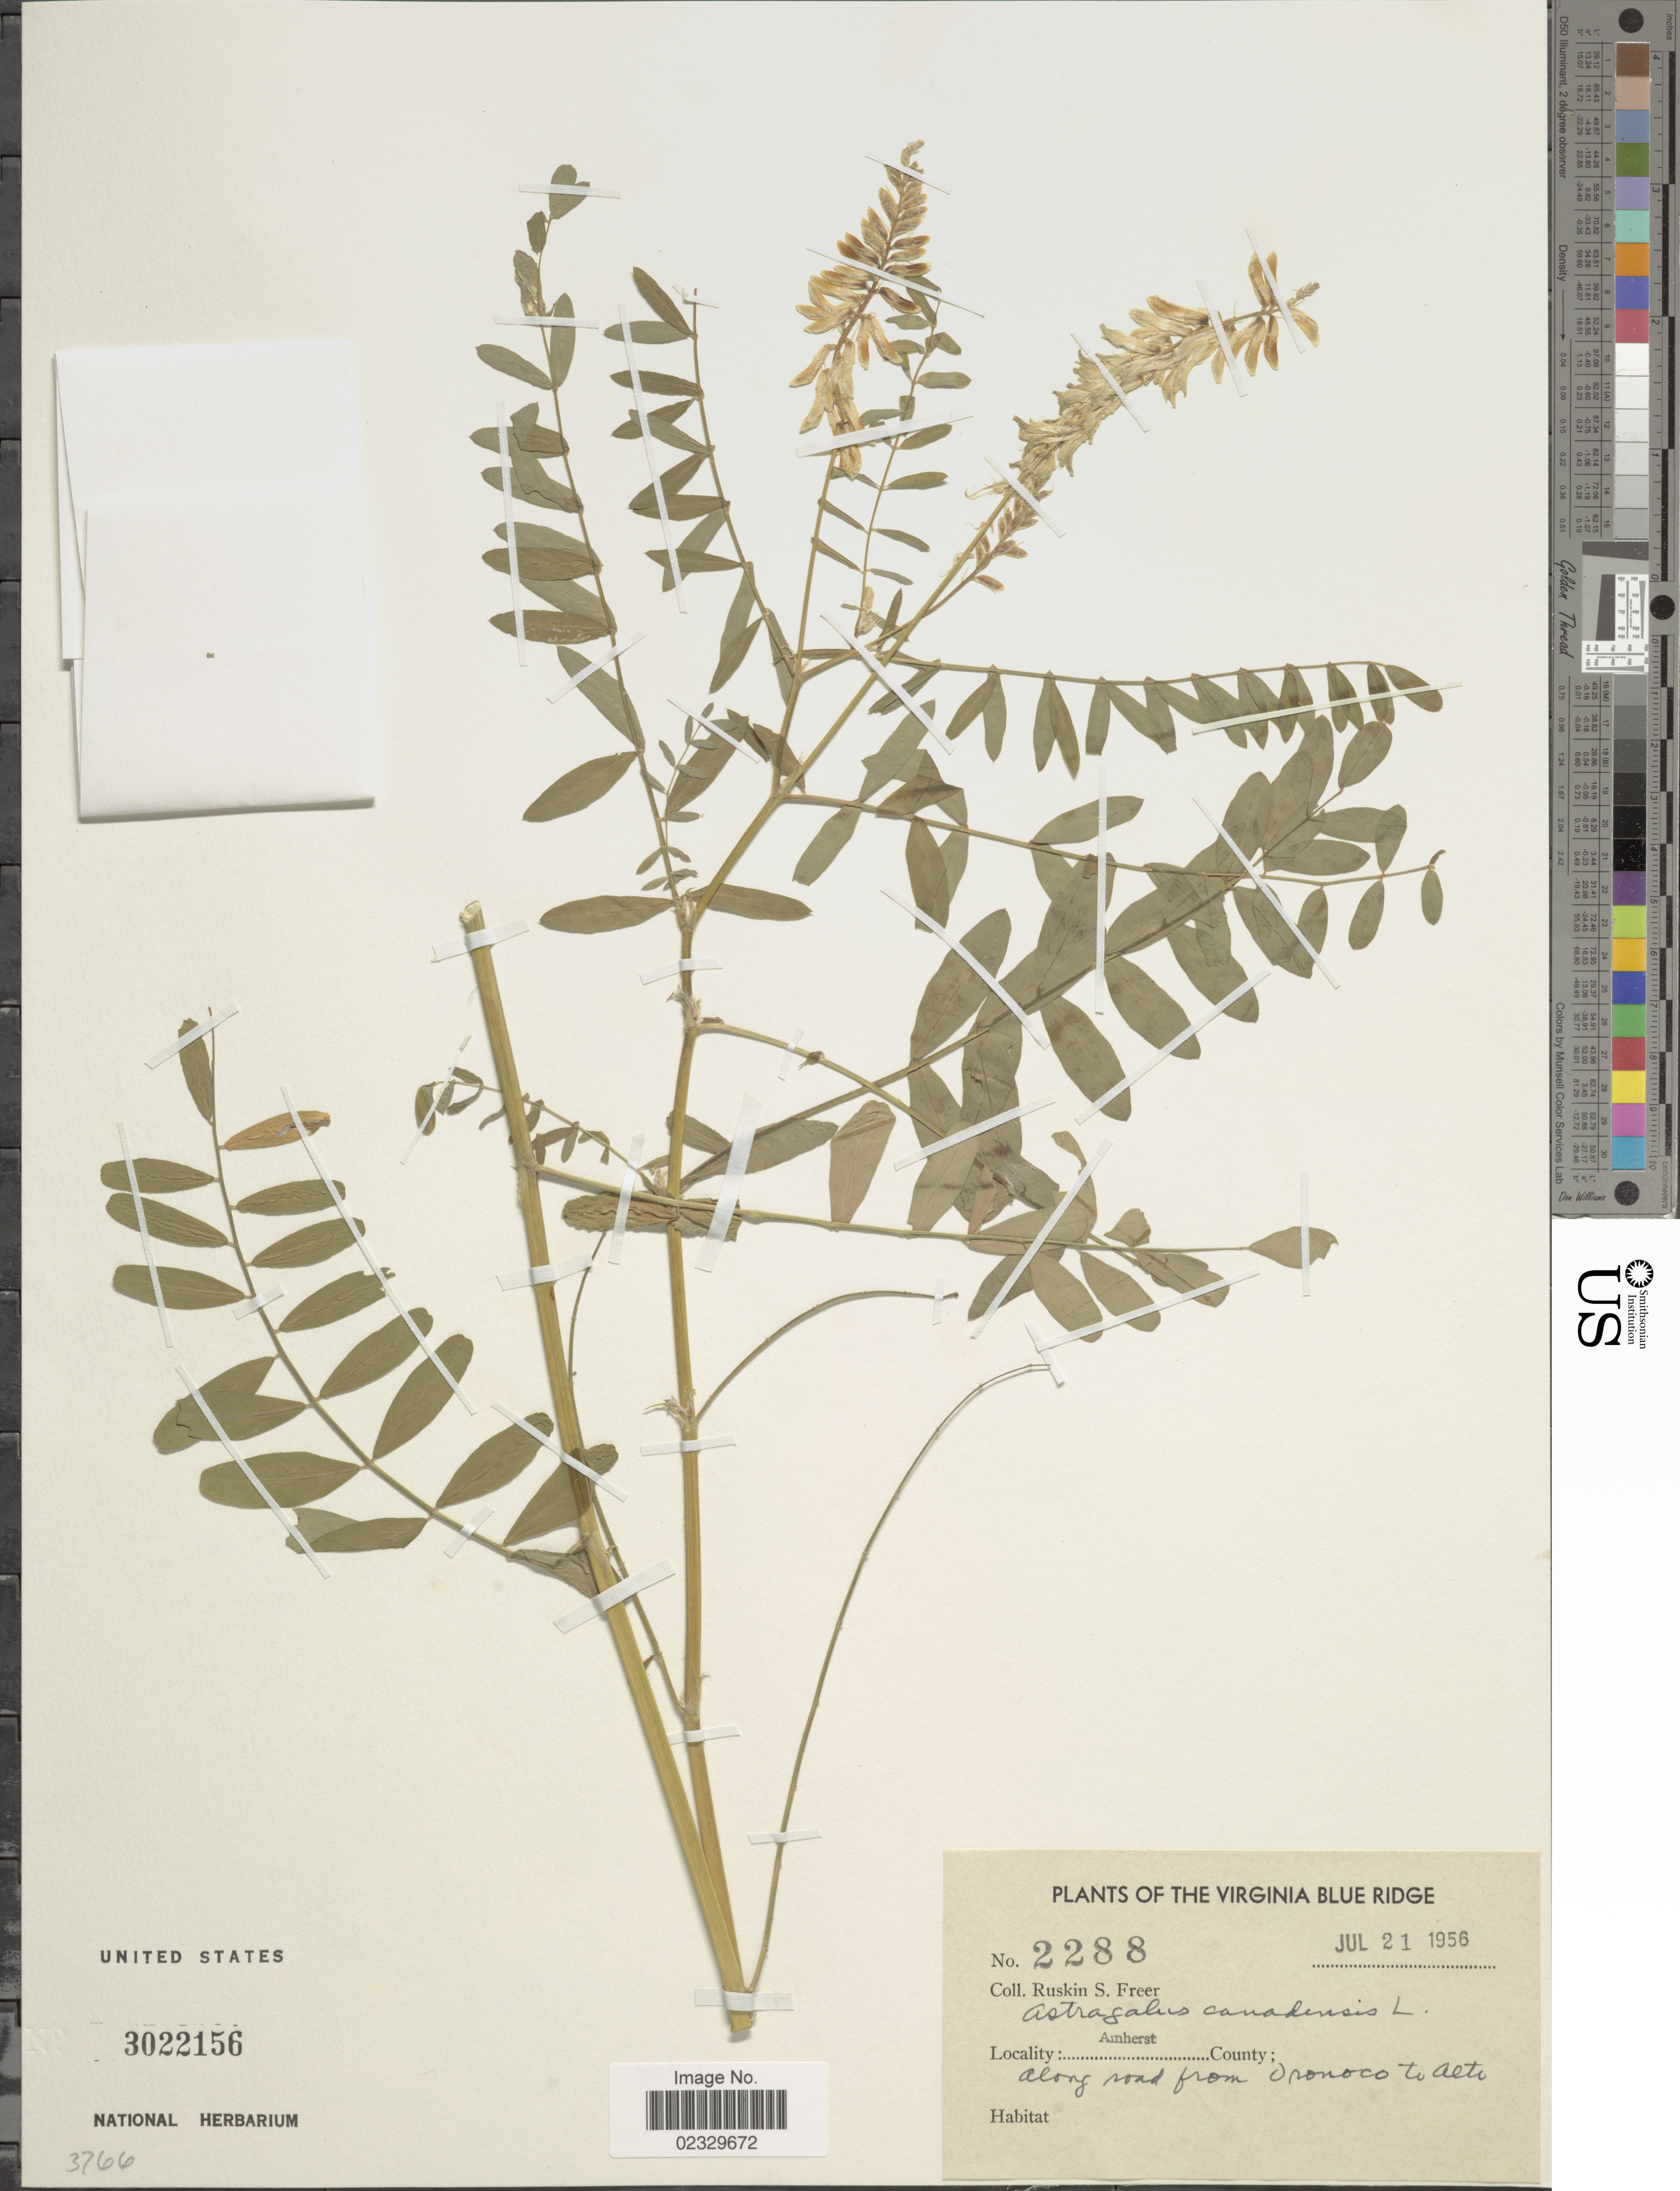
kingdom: Plantae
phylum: Tracheophyta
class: Magnoliopsida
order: Fabales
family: Fabaceae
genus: Astragalus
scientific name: Astragalus canadensis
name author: L.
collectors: R. Freer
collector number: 2288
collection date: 1956-07-21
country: United States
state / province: Virginia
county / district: Amherst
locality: The Virginia Blue Ridge, Amherst County, along road from Oronoco to Alti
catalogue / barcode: US 3022156